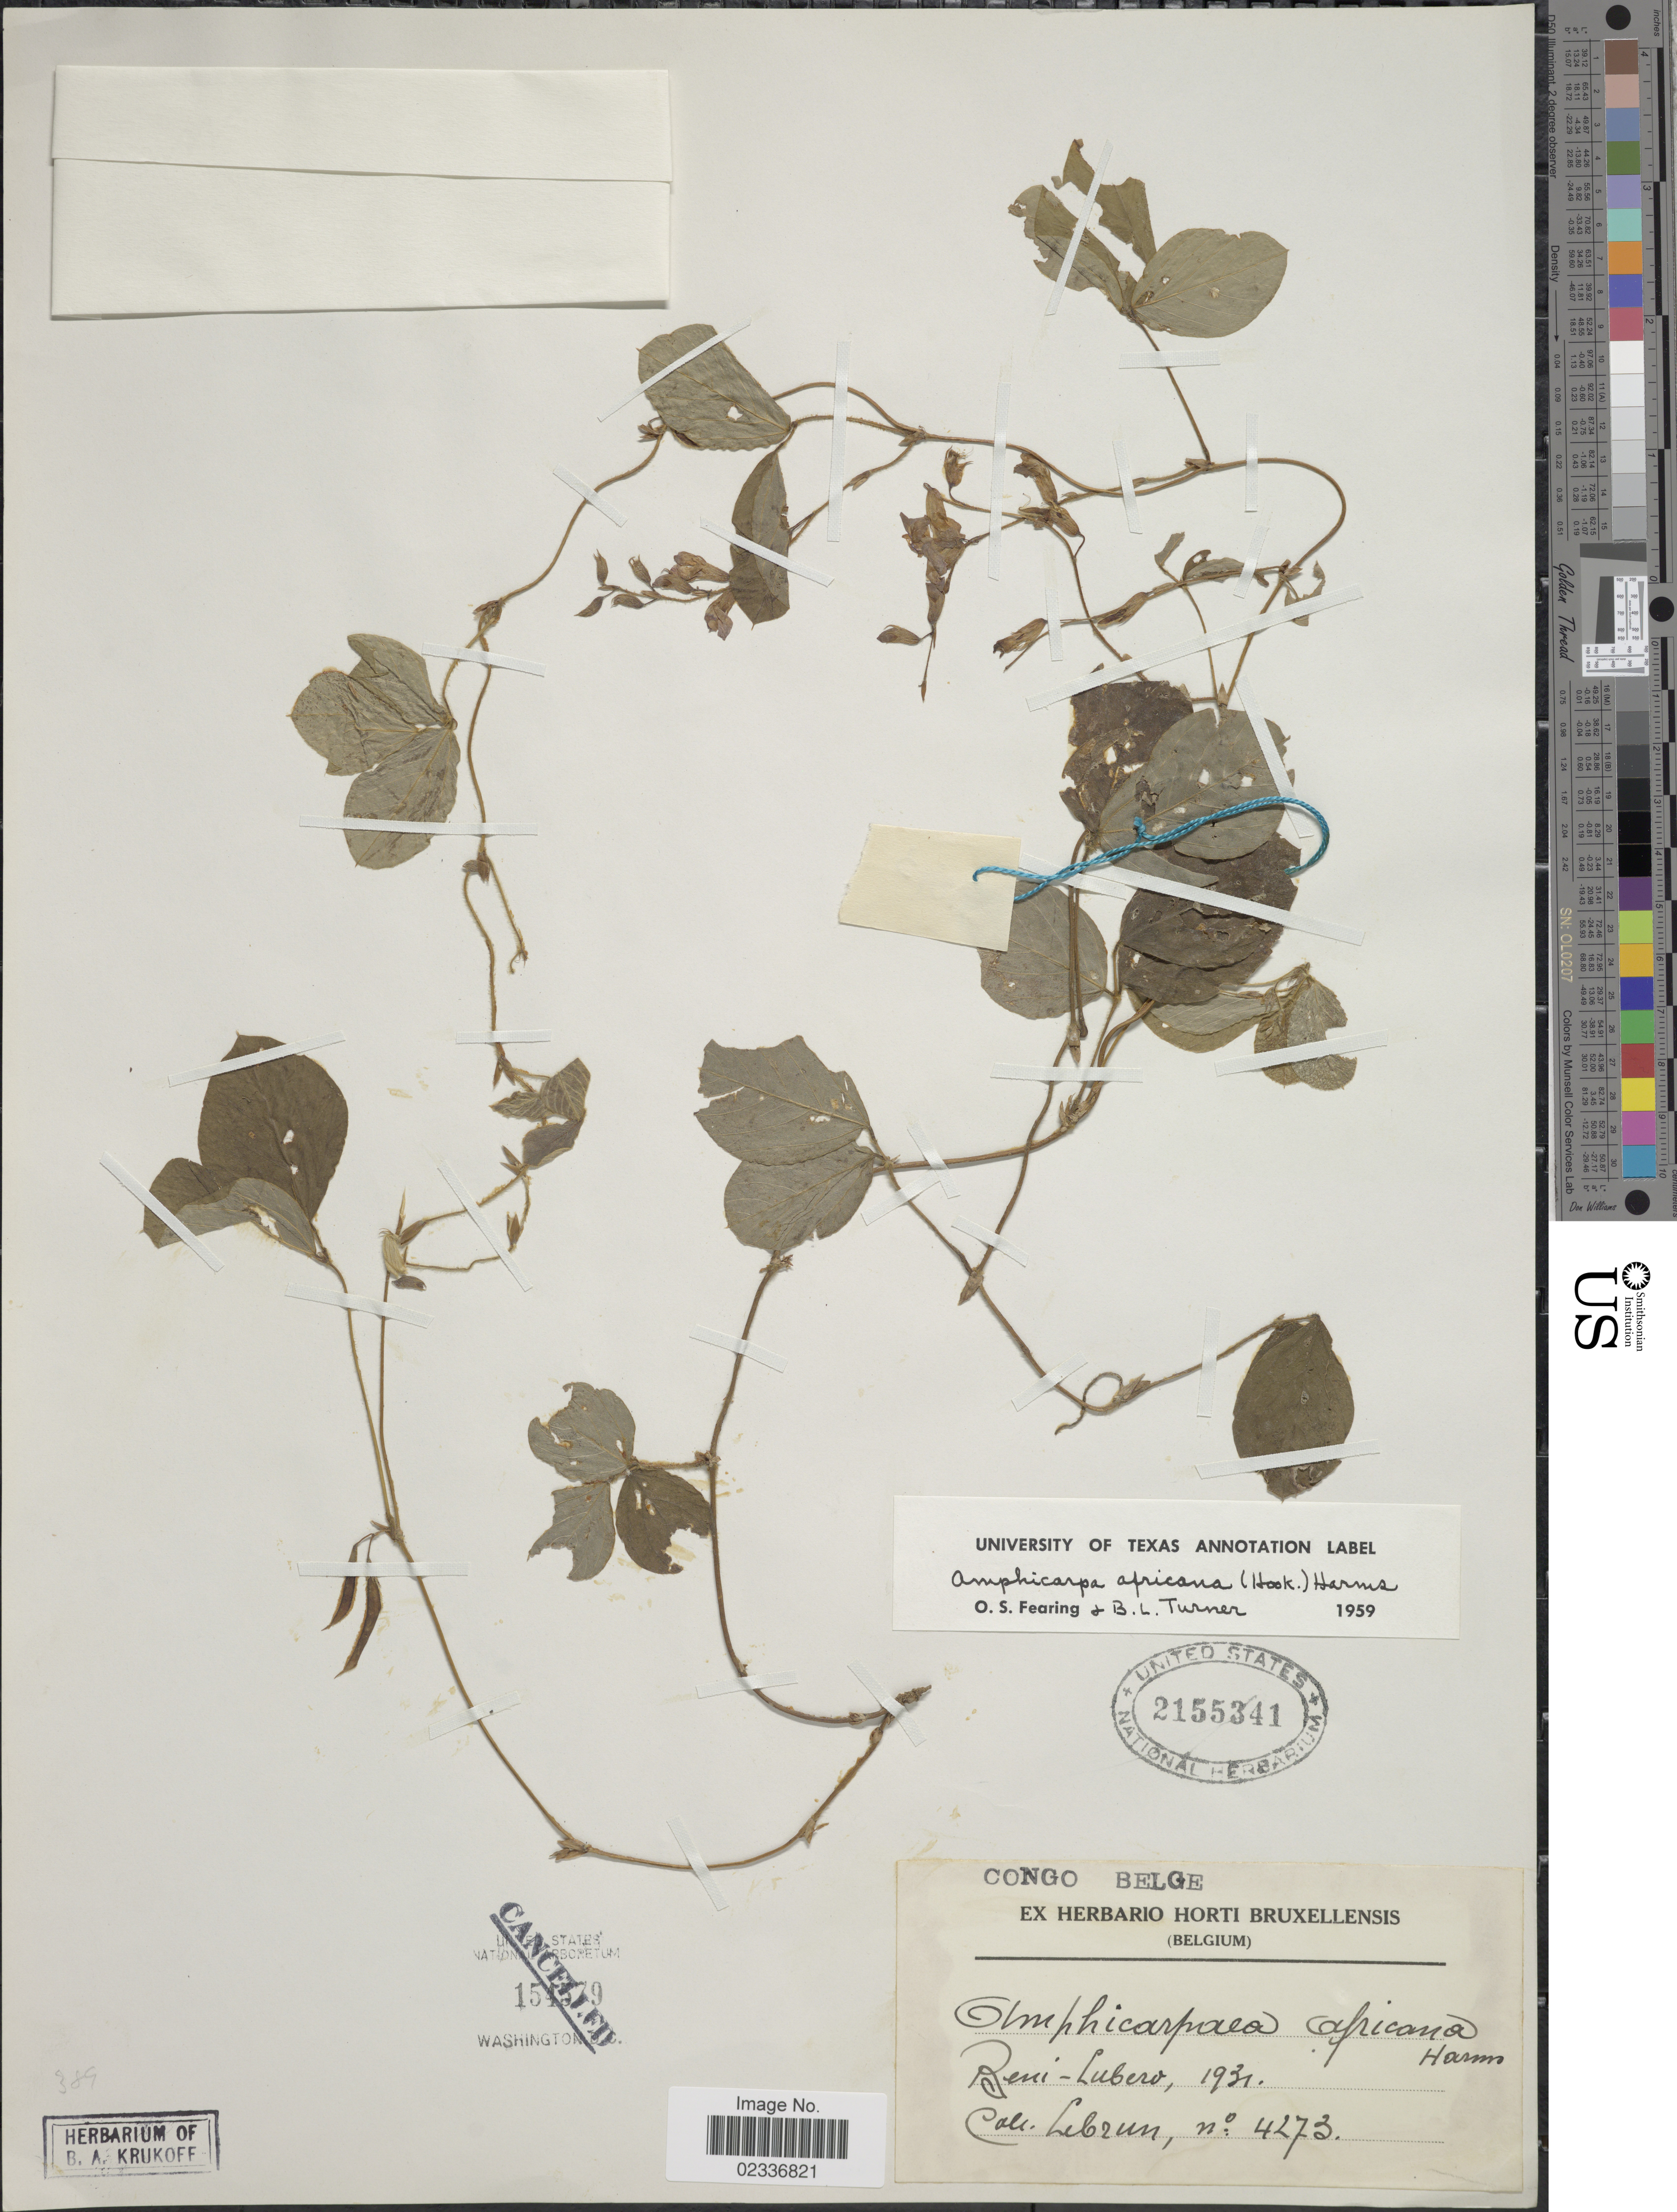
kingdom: Plantae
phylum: Tracheophyta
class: Magnoliopsida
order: Fabales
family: Fabaceae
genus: Afroamphica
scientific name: Afroamphica africana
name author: (Hook. f.) H. Ohashi & K. Ohashi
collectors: J.A. Lebrun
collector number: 4273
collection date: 1931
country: Congo, Democratic Republic of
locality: Congo Belge, Remi-Lubero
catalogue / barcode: US 2155341